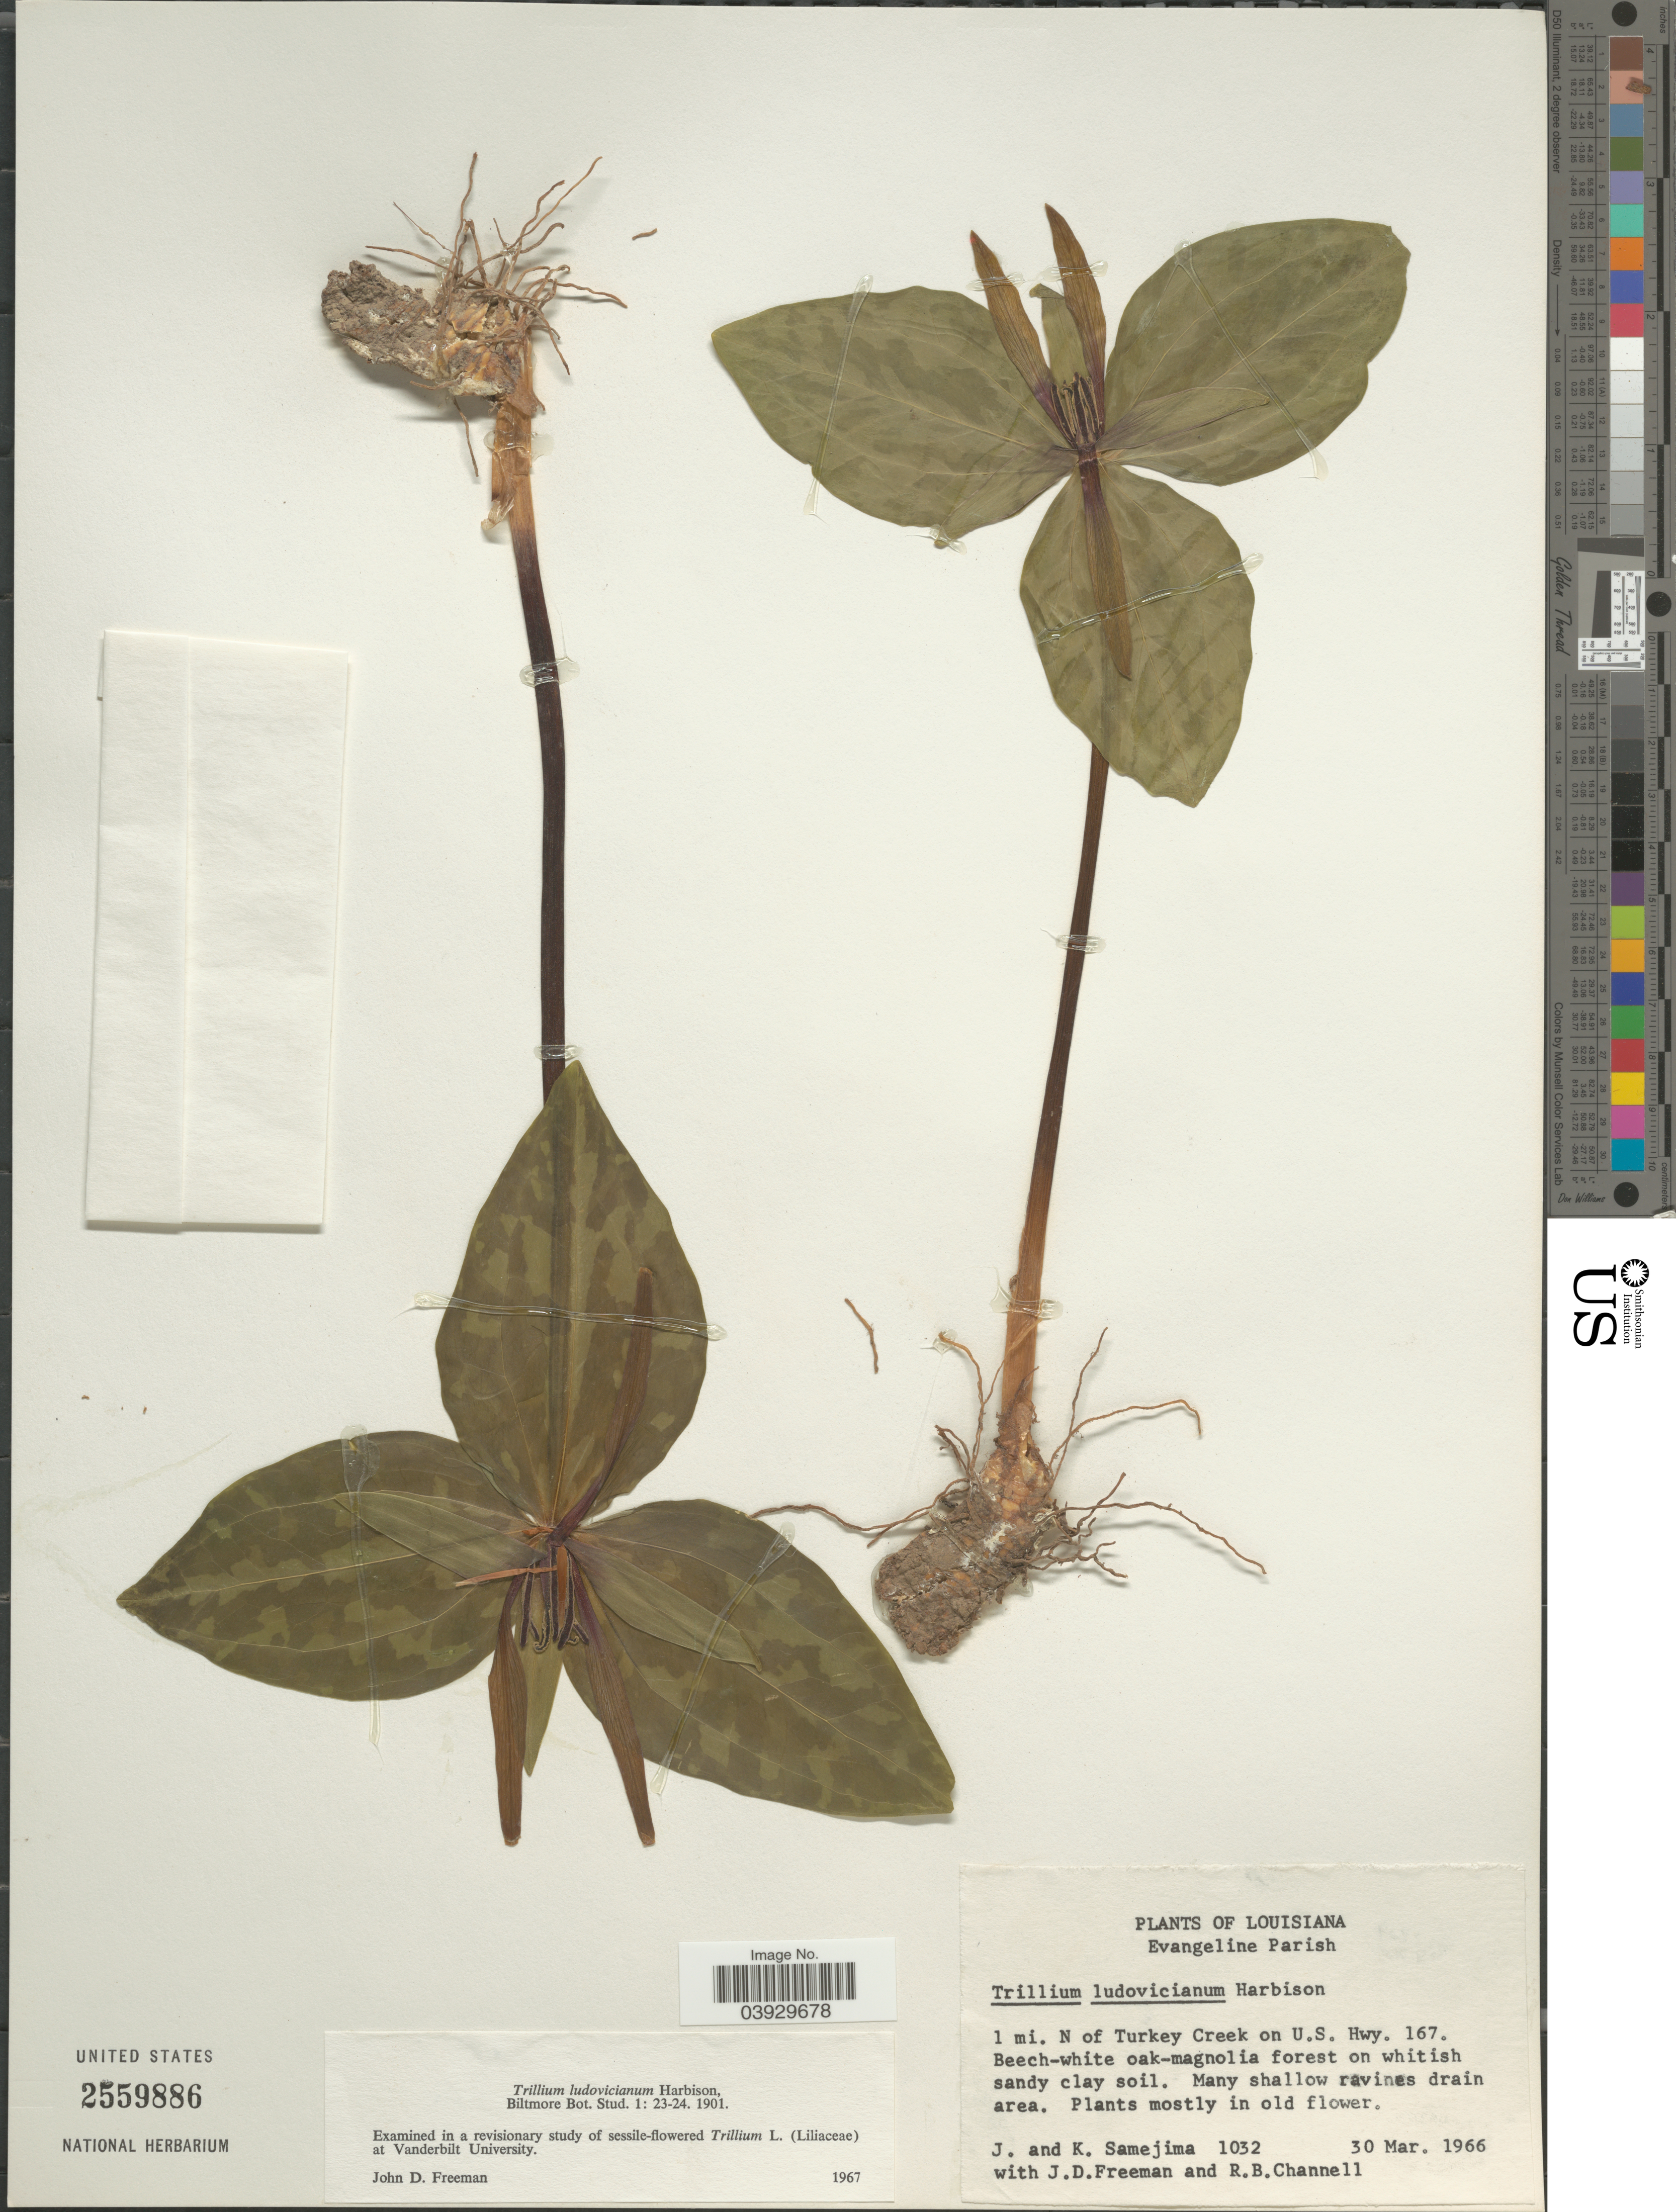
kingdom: Plantae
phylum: Tracheophyta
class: Liliopsida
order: Liliales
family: Melanthiaceae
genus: Trillium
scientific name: Trillium ludovicianum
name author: Harb.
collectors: J. Samejima, K. Samejima, J. Freeman & R. B. Channell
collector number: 1032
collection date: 1966-03-30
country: United States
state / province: Louisiana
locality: Evangeline Parish. 1 mi. N of Turkey Creek on U.S. Hwy. 167.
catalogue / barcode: US 2559886